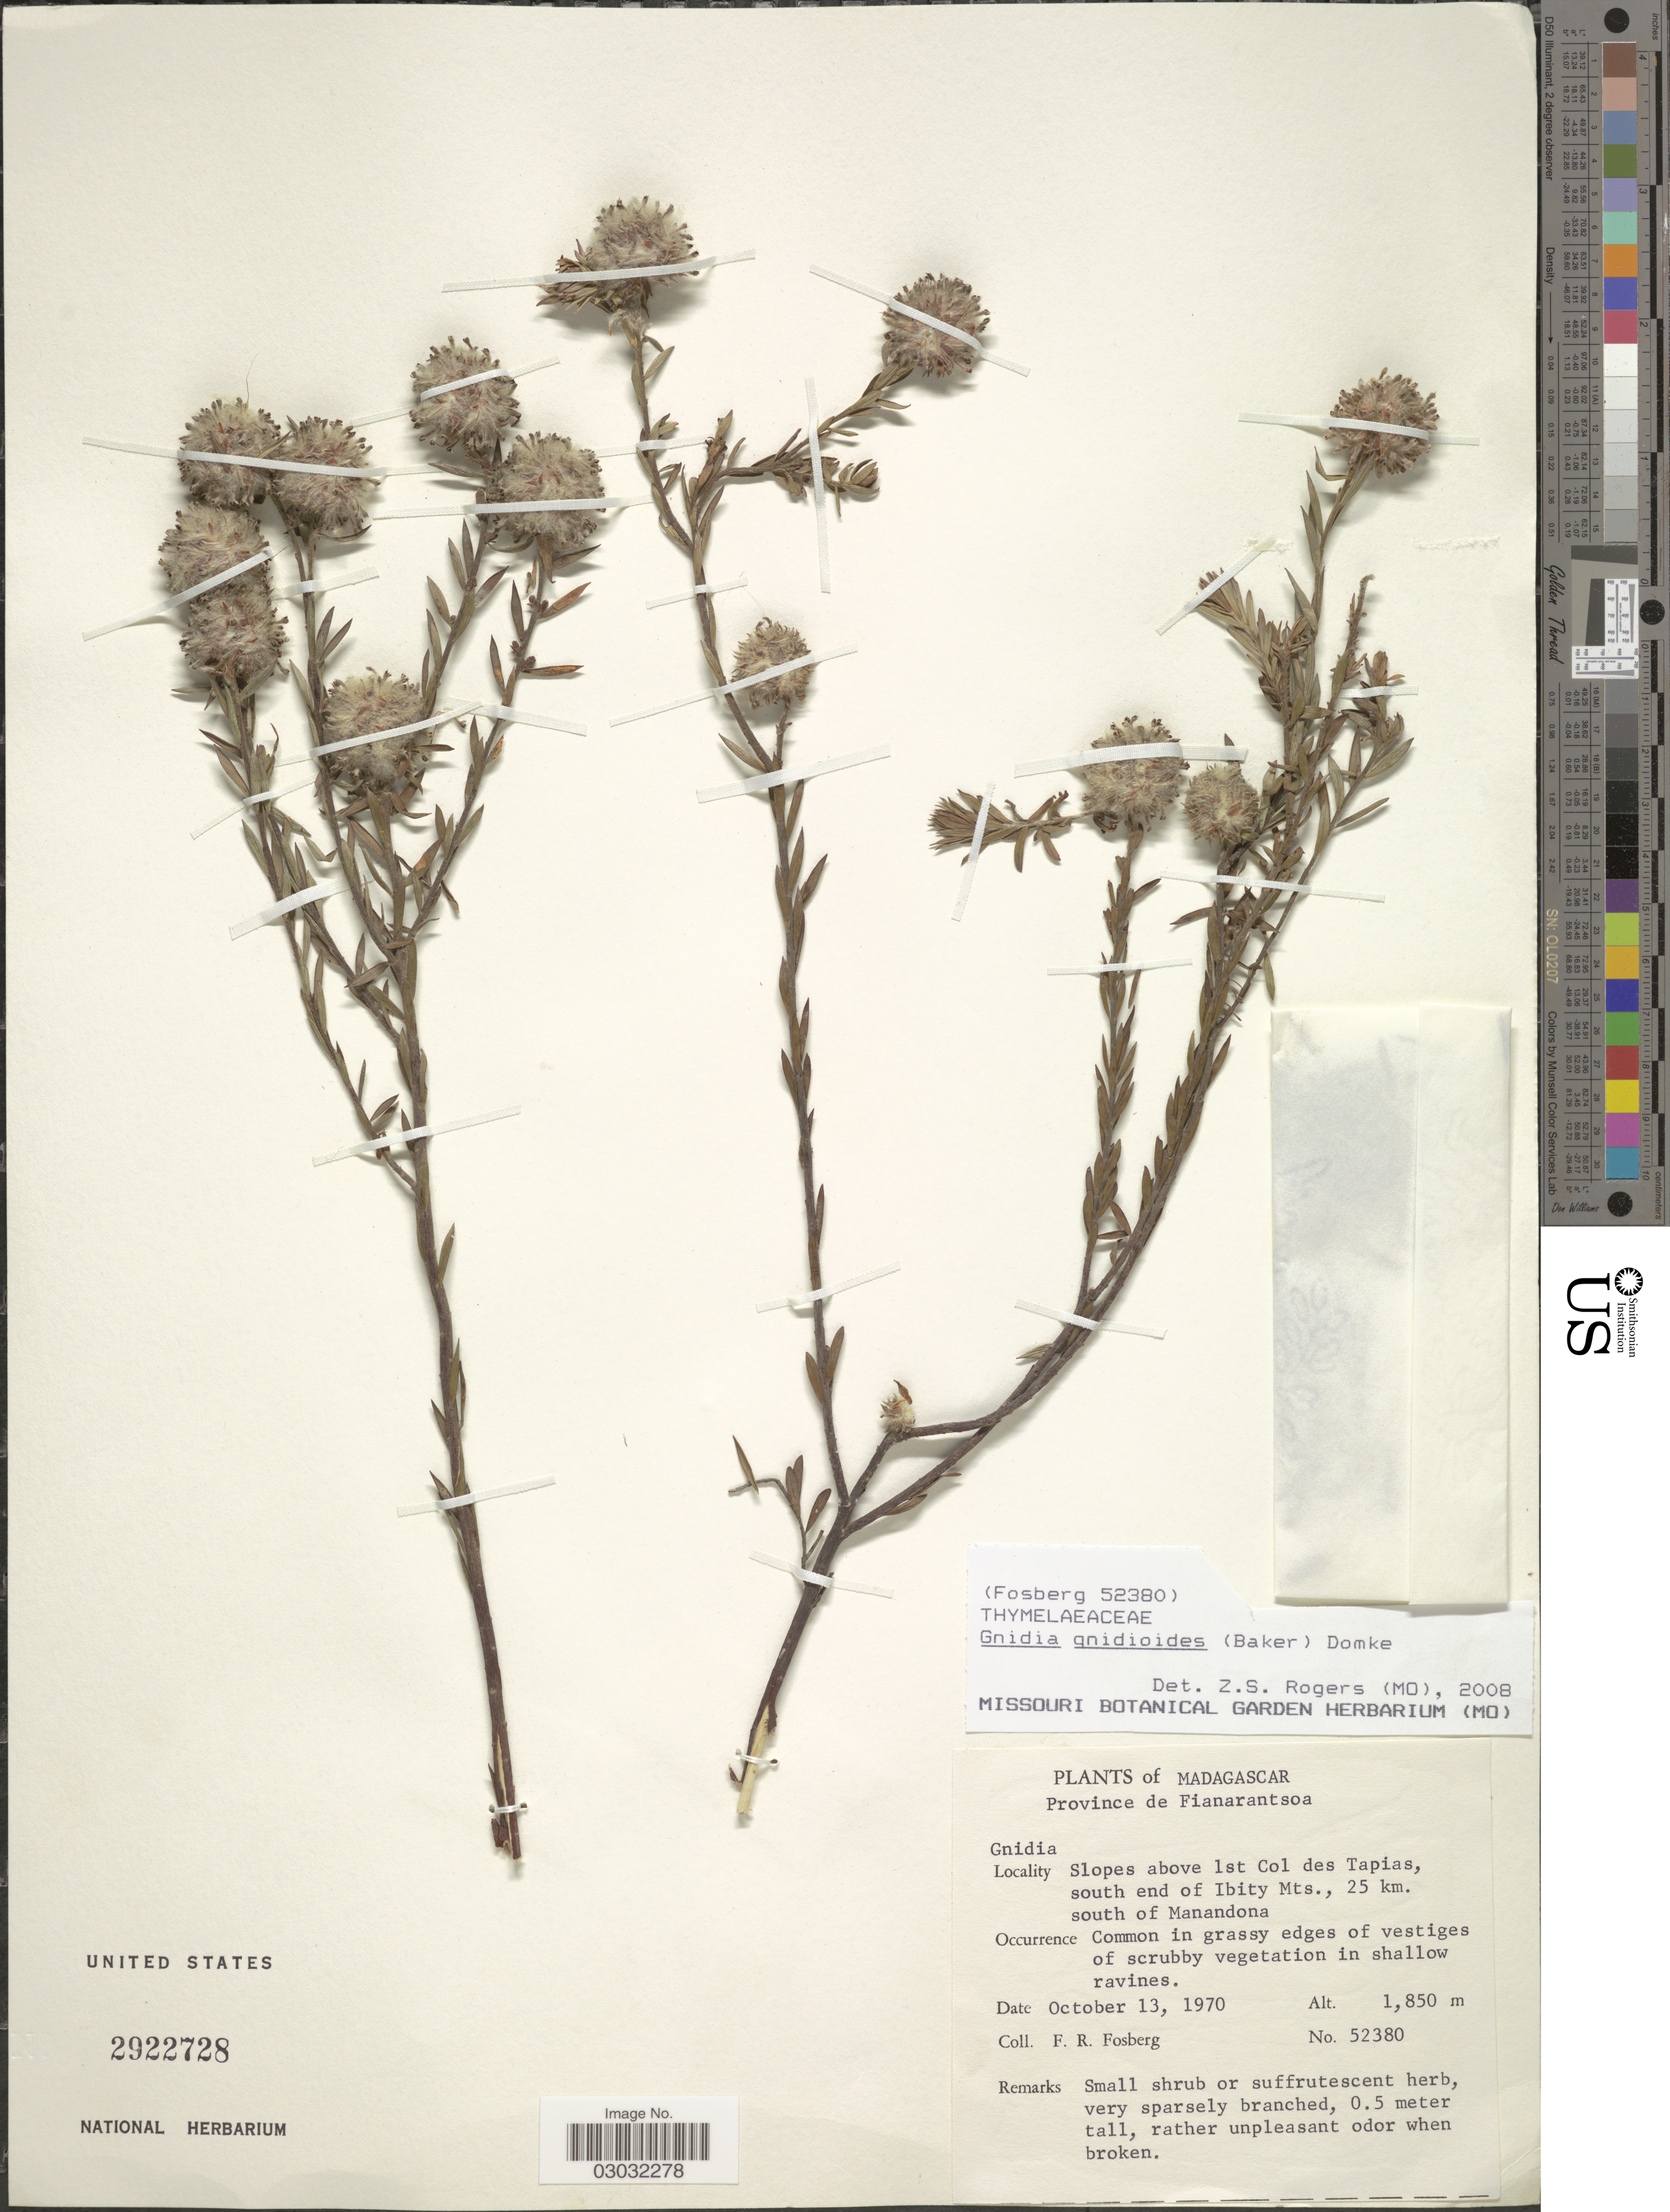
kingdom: Plantae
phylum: Tracheophyta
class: Magnoliopsida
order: Malvales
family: Thymelaeaceae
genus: Lasiosiphon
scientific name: Lasiosiphon gnidioides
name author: (Baker) Boatwr. & J.C. Manning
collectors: F. R. Fosberg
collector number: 52380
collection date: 1970-10-13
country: Madagascar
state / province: Vakinankaratra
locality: Slopes above 1st Col des Tapias, south end of Ibity Mts., 25 km. south of Manandona.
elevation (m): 1850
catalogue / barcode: US 2922728